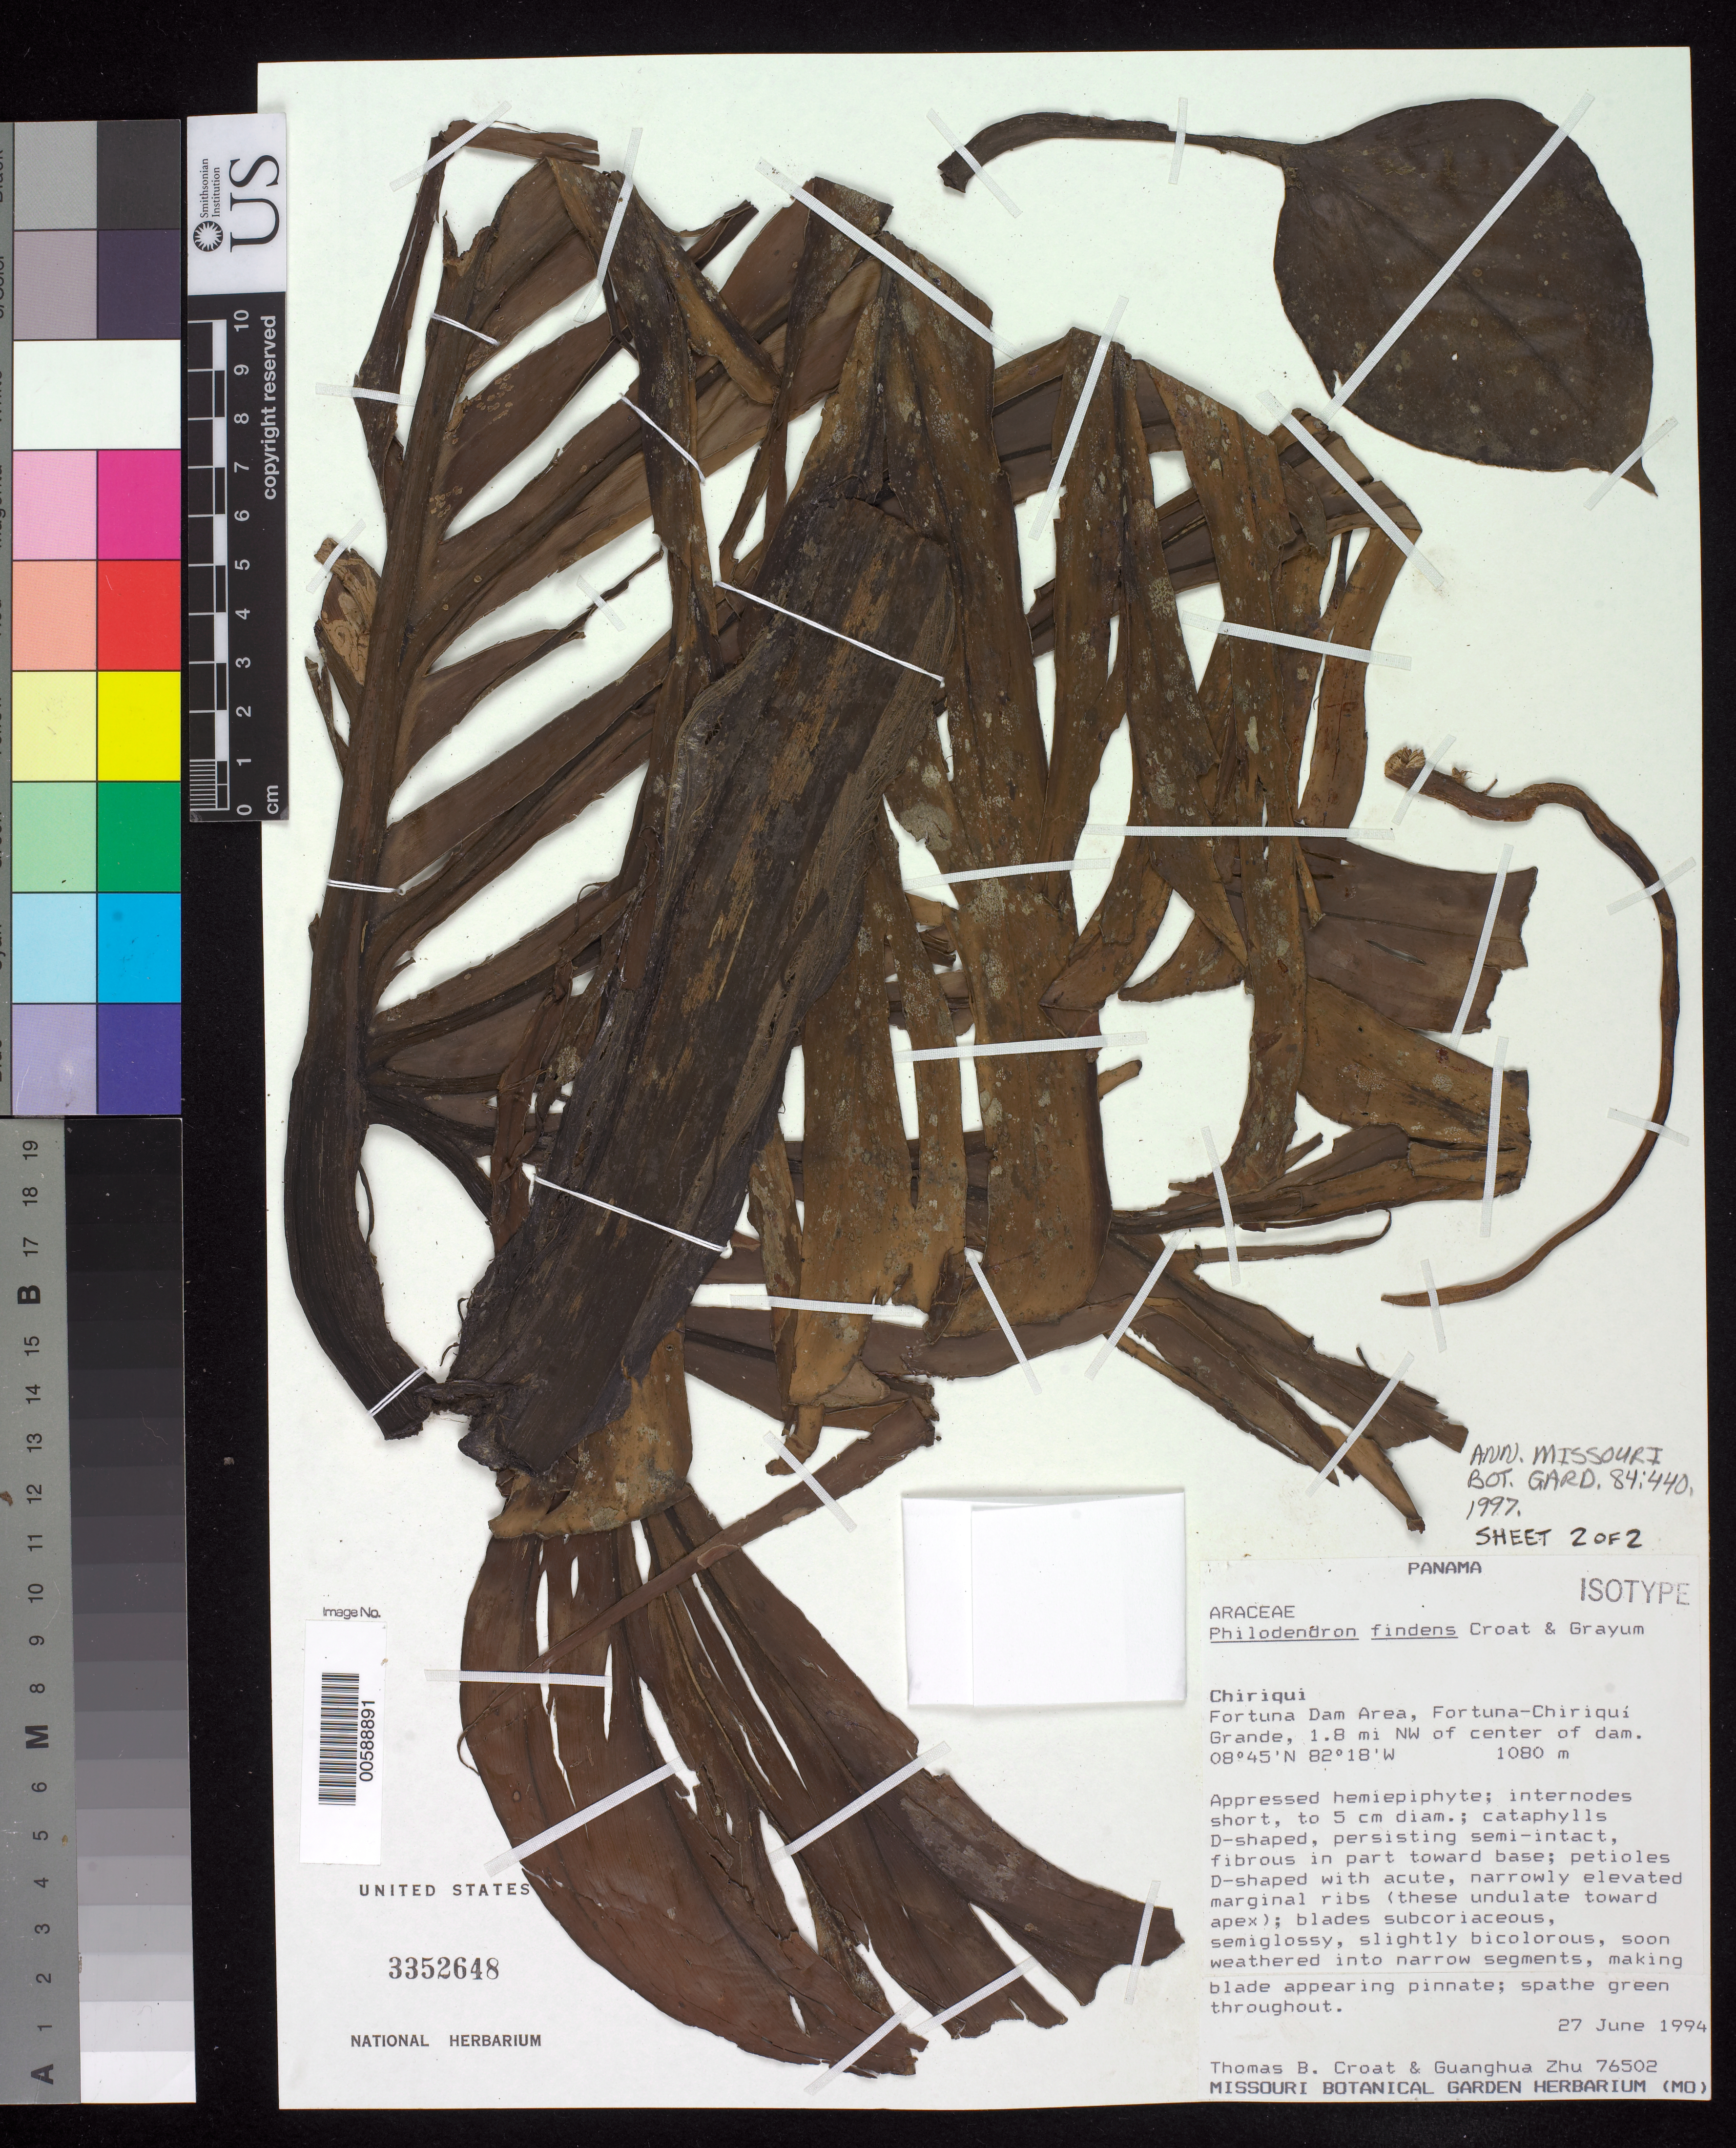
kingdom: Plantae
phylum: Tracheophyta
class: Liliopsida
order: Alismatales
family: Araceae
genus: Philodendron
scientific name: Philodendron findens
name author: Croat & Grayum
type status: Isotype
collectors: T. B. Croat & G. H. Zhu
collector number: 76502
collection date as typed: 27 Jun 1994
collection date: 1994-06-27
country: Panama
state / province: Chiriquí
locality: Fortuna Dam area, Fortuna - Chiriqui Grande, 1.8 mi NW ofcenter of Dam.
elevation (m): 1080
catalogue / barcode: US 3352648